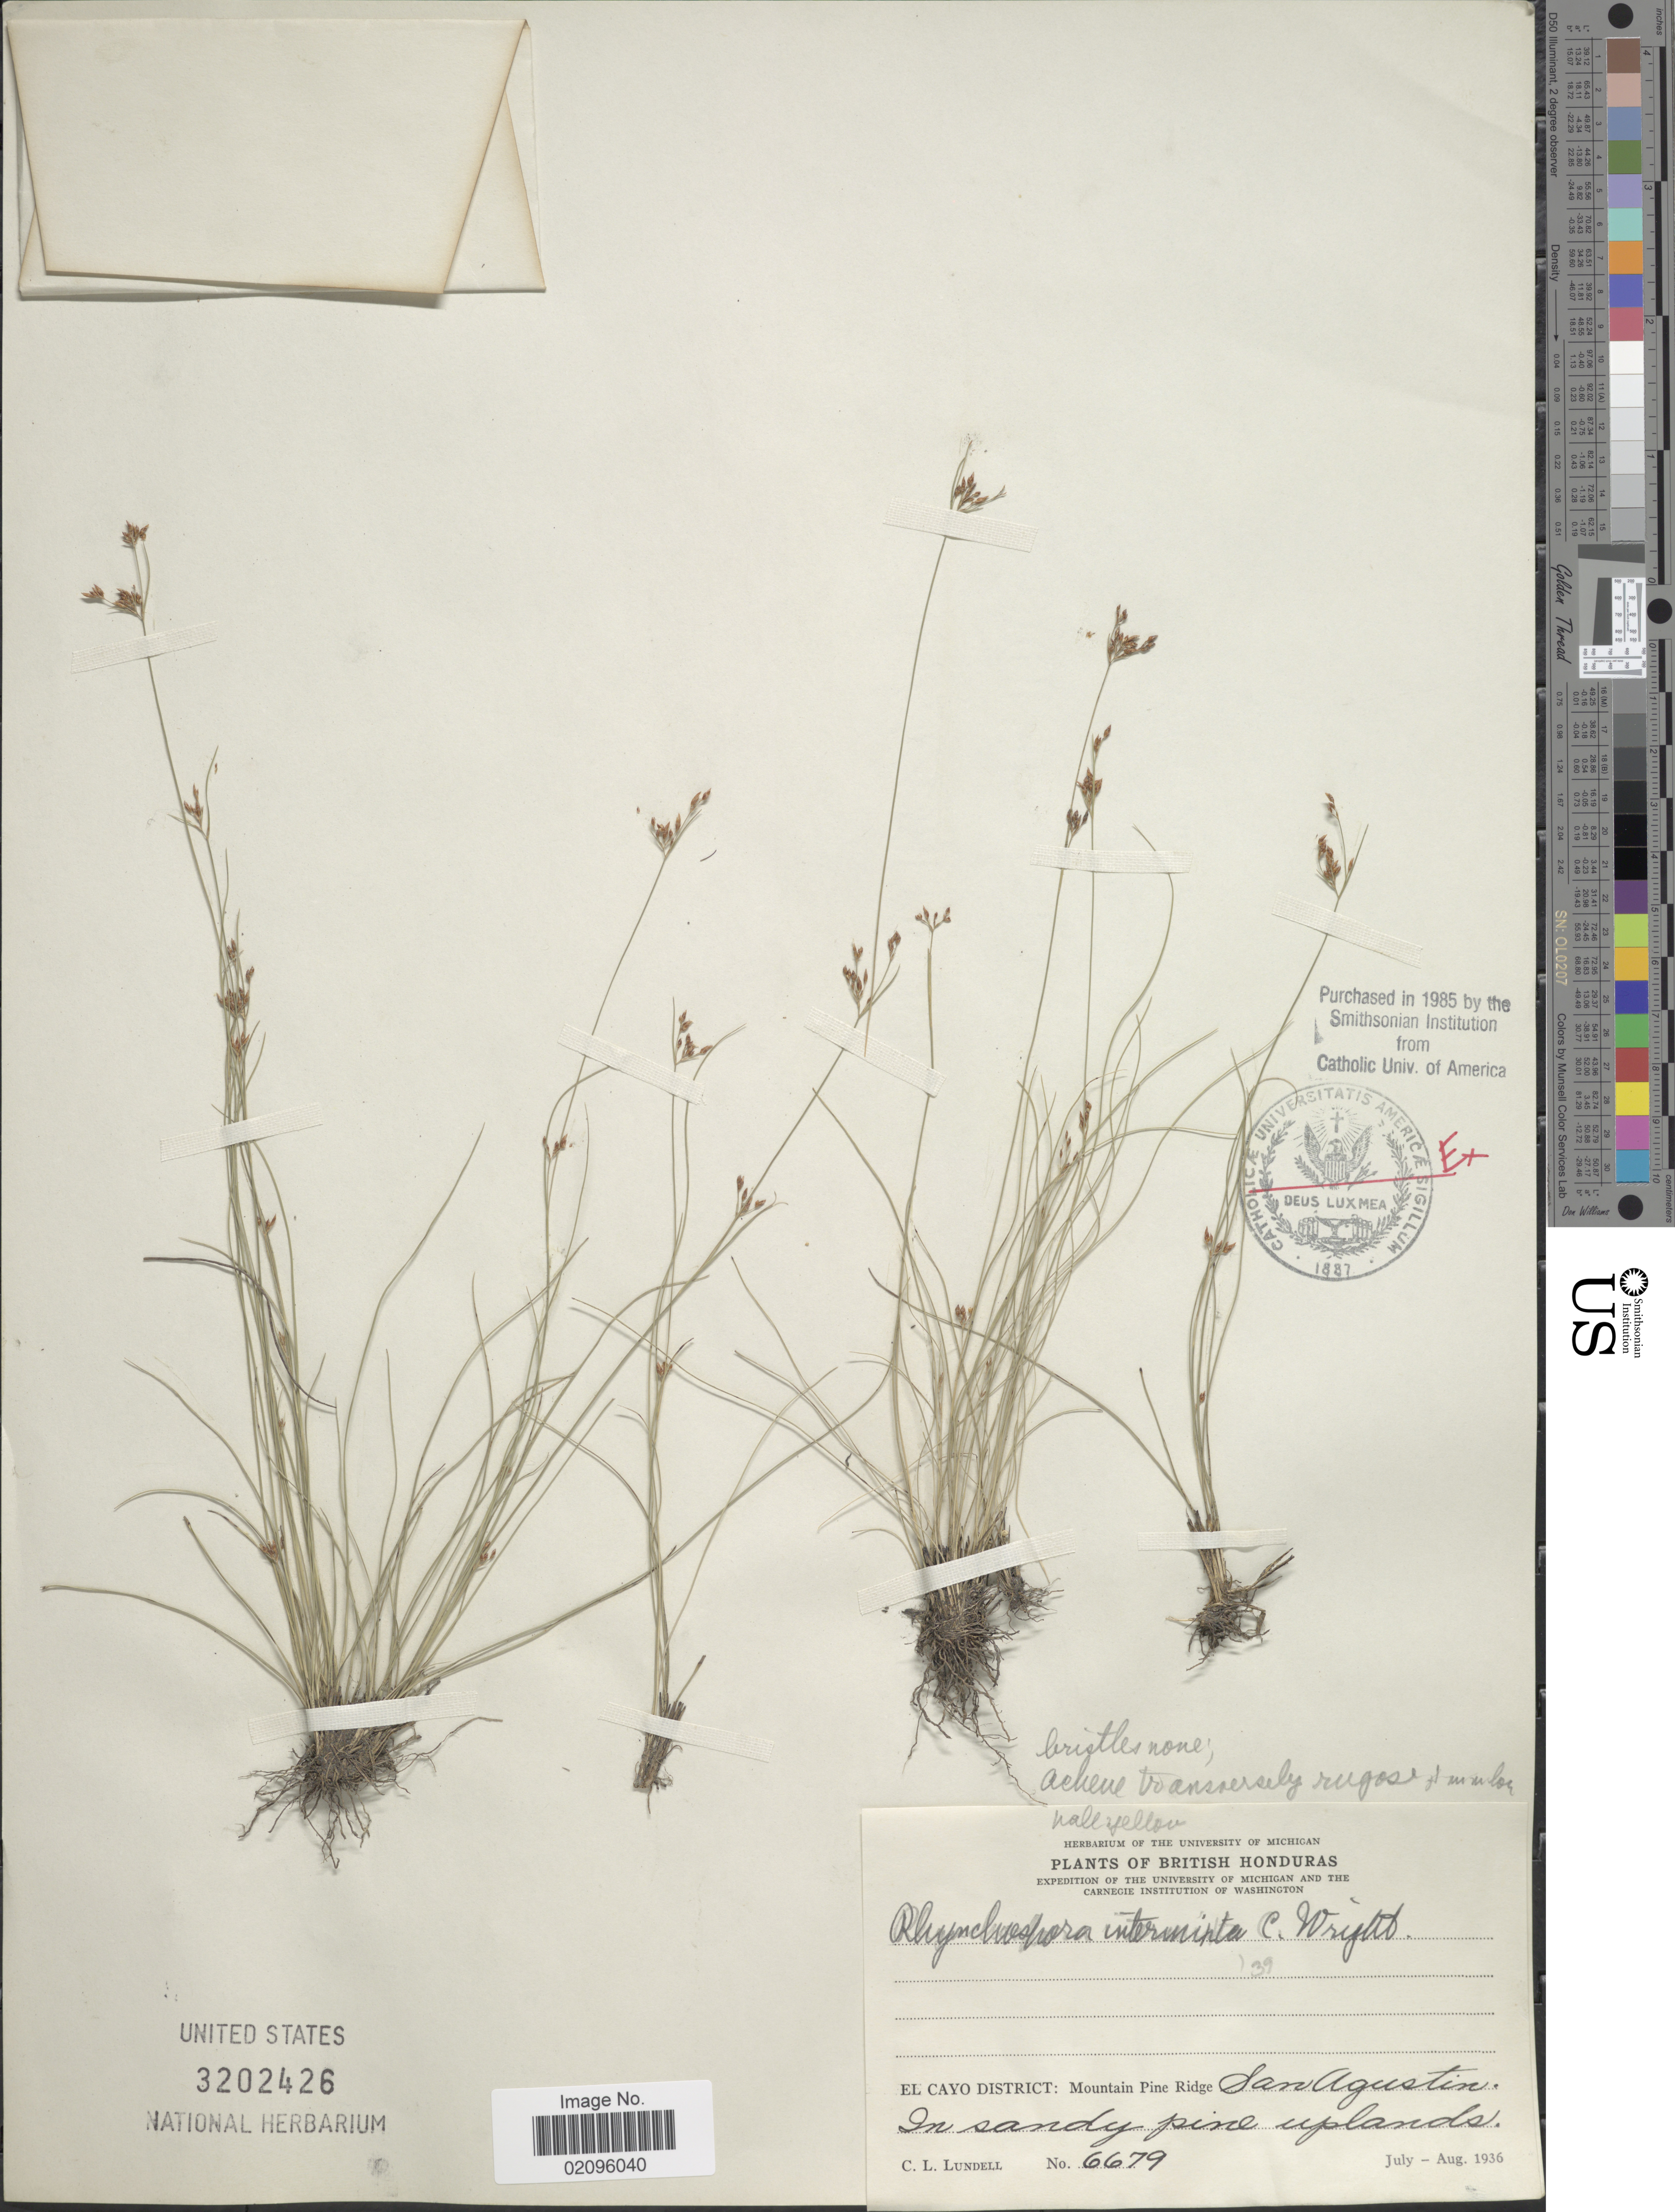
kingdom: Plantae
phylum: Tracheophyta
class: Liliopsida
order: Poales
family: Cyperaceae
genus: Rhynchospora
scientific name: Rhynchospora intermixta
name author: C. Wright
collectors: C. L. Lundell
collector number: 6679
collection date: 1936-07/1936-08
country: Belize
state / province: Cayo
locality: British Honduras, El Cayo District: Mountain Pine Ridge San Augustin, in sandy pine uplands.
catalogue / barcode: US 3202426